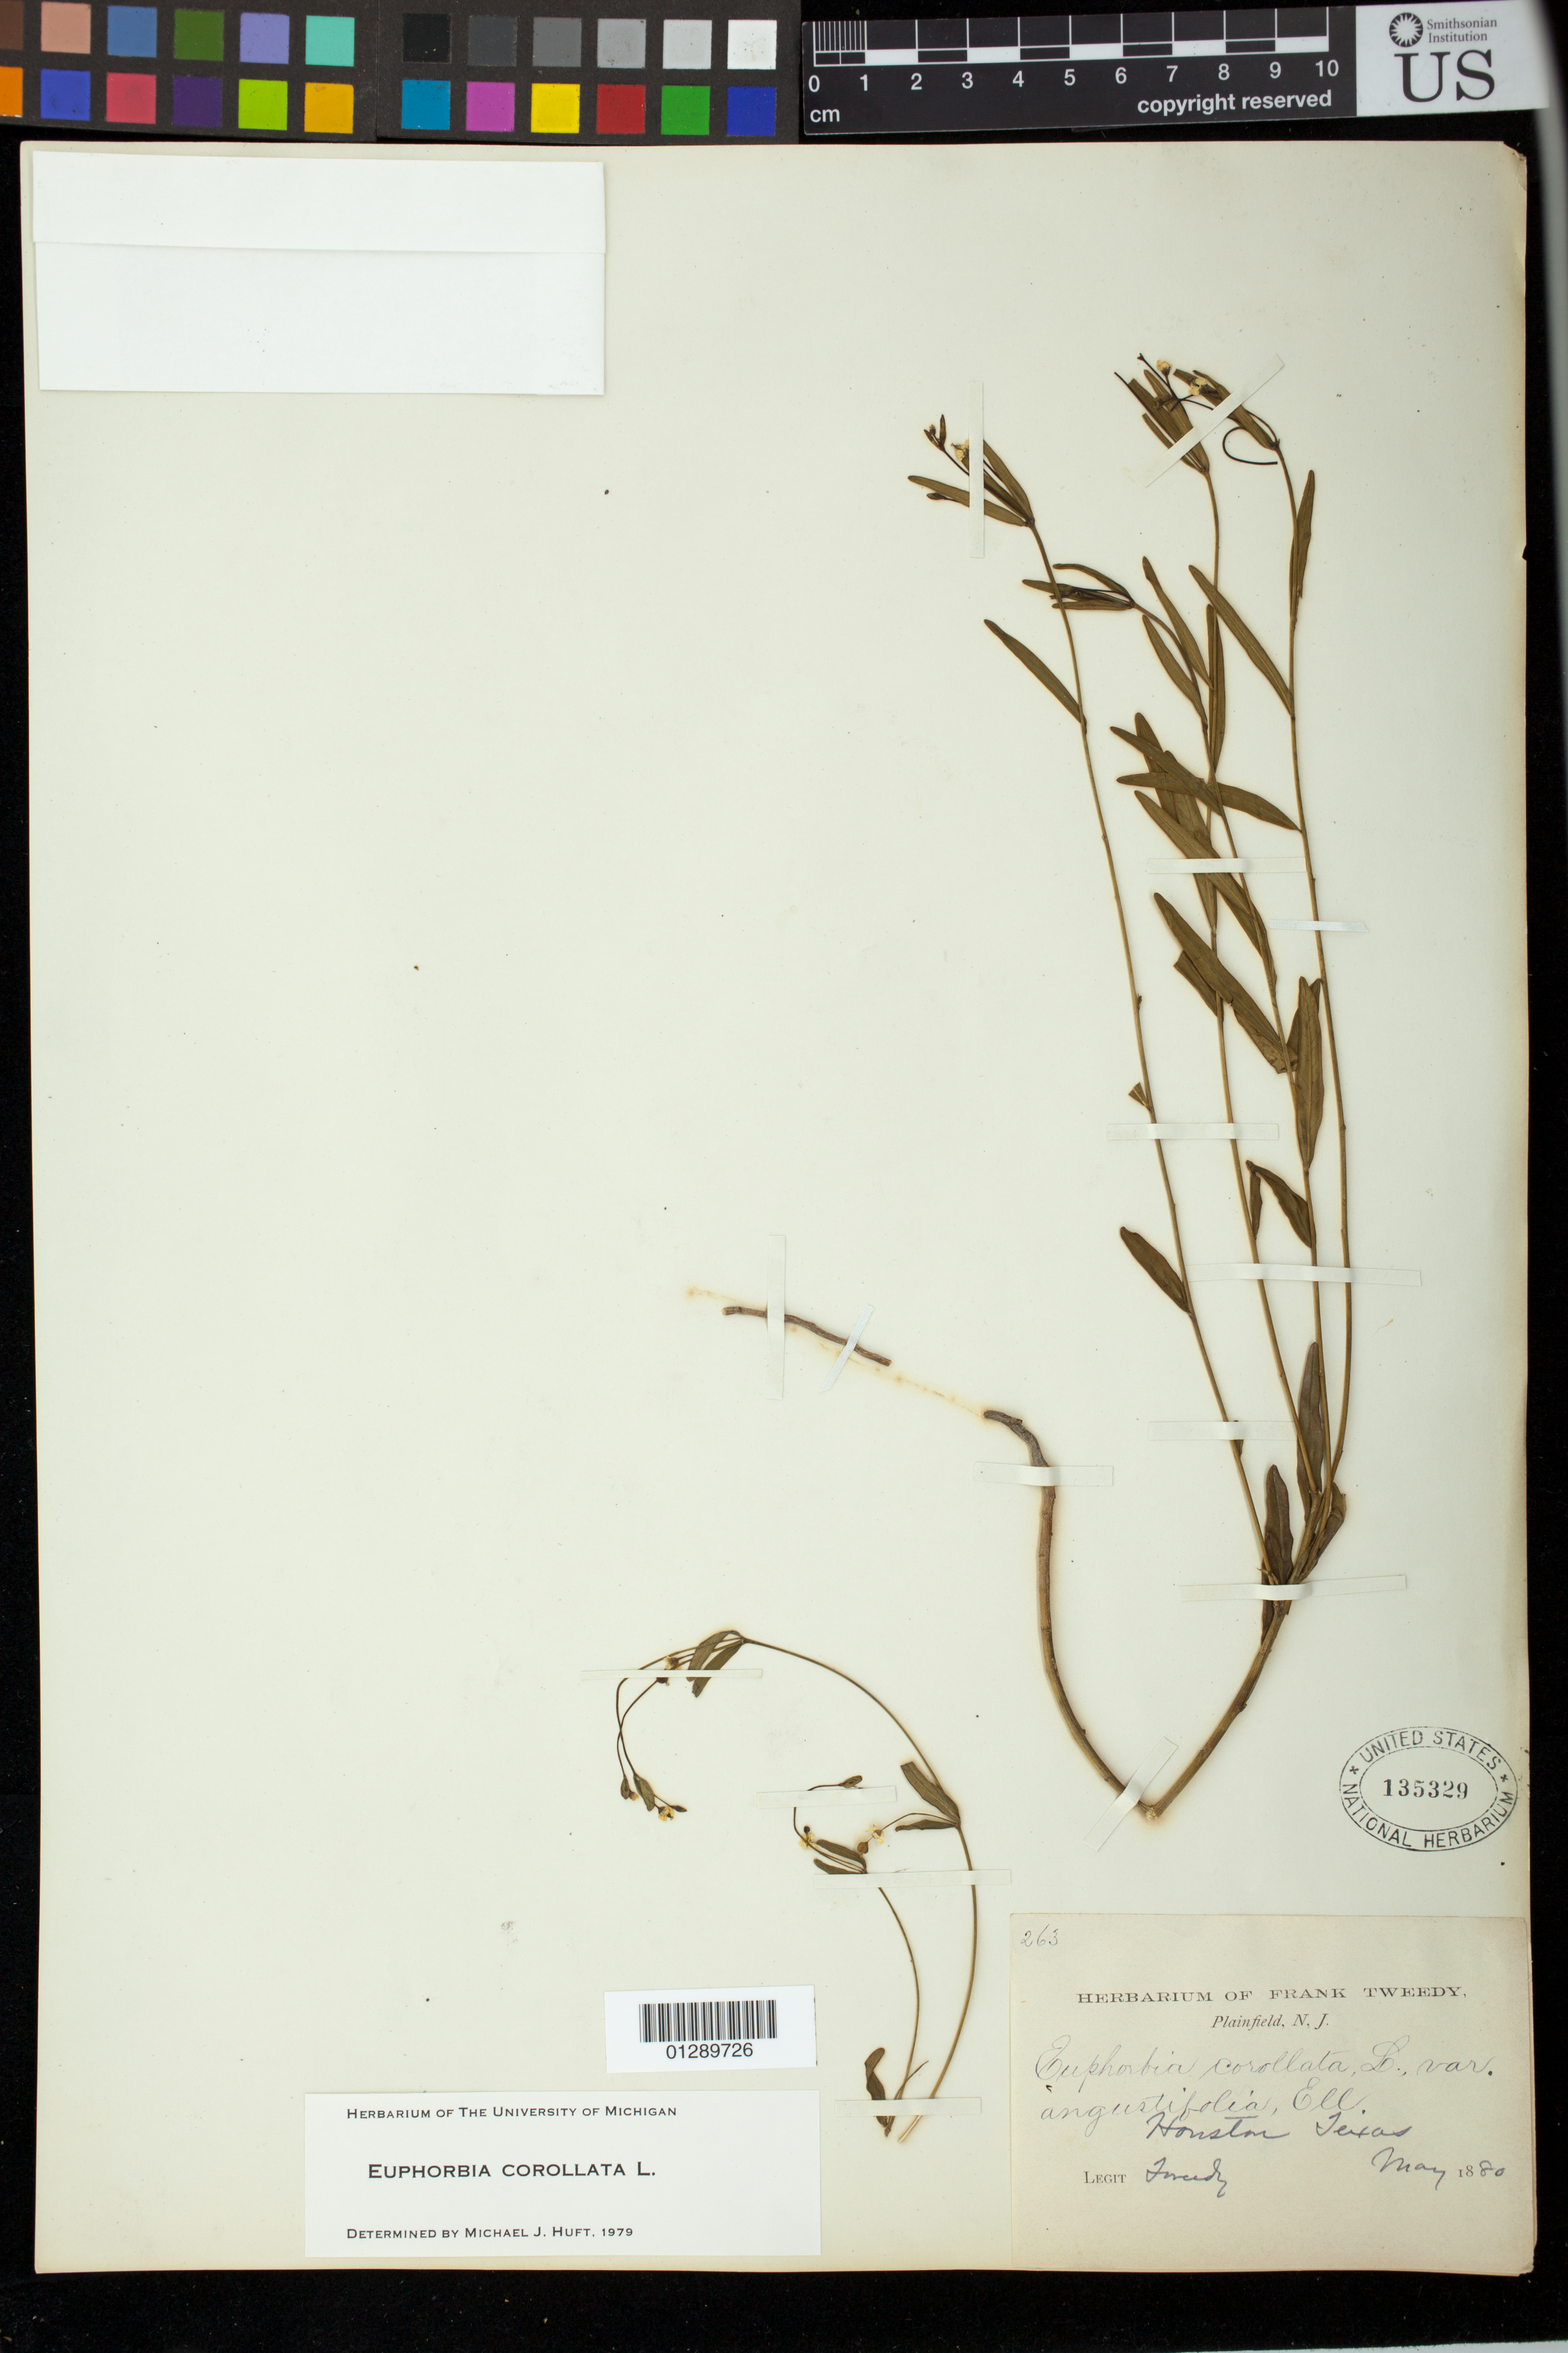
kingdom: Plantae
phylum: Tracheophyta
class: Magnoliopsida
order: Malpighiales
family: Euphorbiaceae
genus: Euphorbia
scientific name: Euphorbia corollata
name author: L.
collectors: F. Tweedy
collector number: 263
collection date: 1880-05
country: United States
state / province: Texas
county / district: Harris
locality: Houston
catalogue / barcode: US 135329